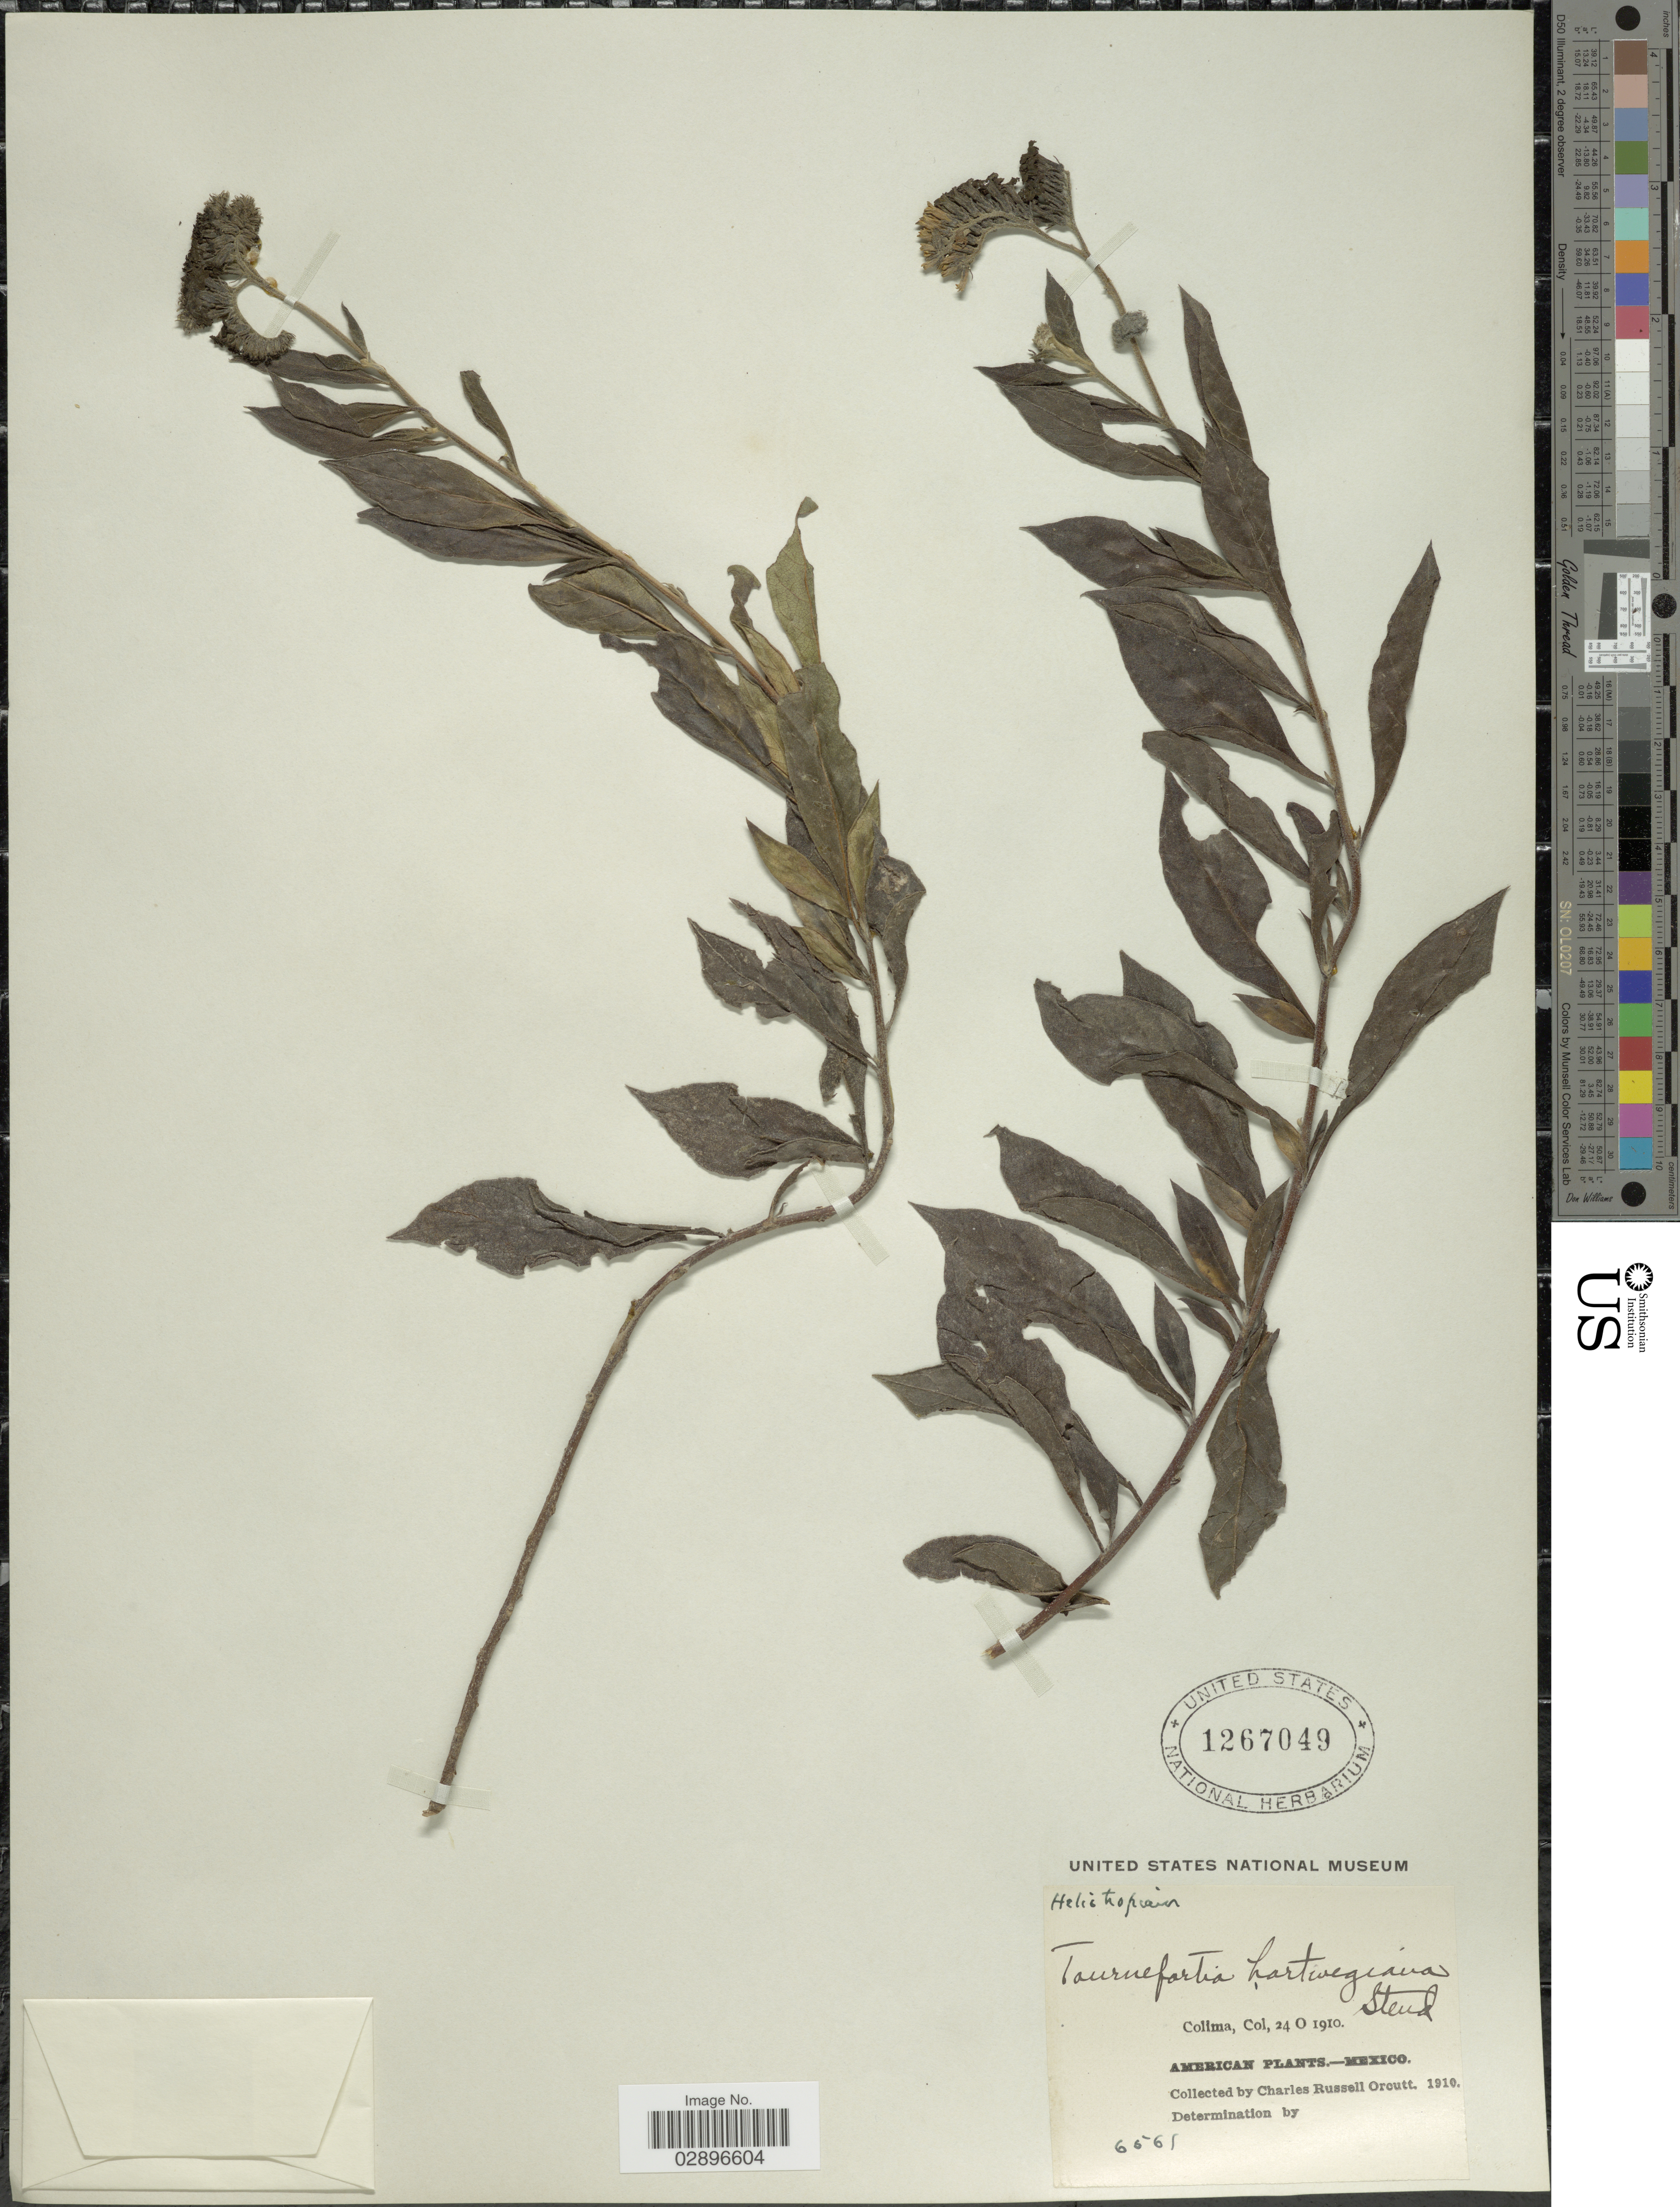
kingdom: Plantae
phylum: Tracheophyta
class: Magnoliopsida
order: Boraginales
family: Heliotropiaceae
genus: Tournefortia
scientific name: Tournefortia hartwegiana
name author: Steud.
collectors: C. R. Orcutt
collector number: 6561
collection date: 1910-10-24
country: Mexico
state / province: Colima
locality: Colima, Col.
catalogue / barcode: US 1267049